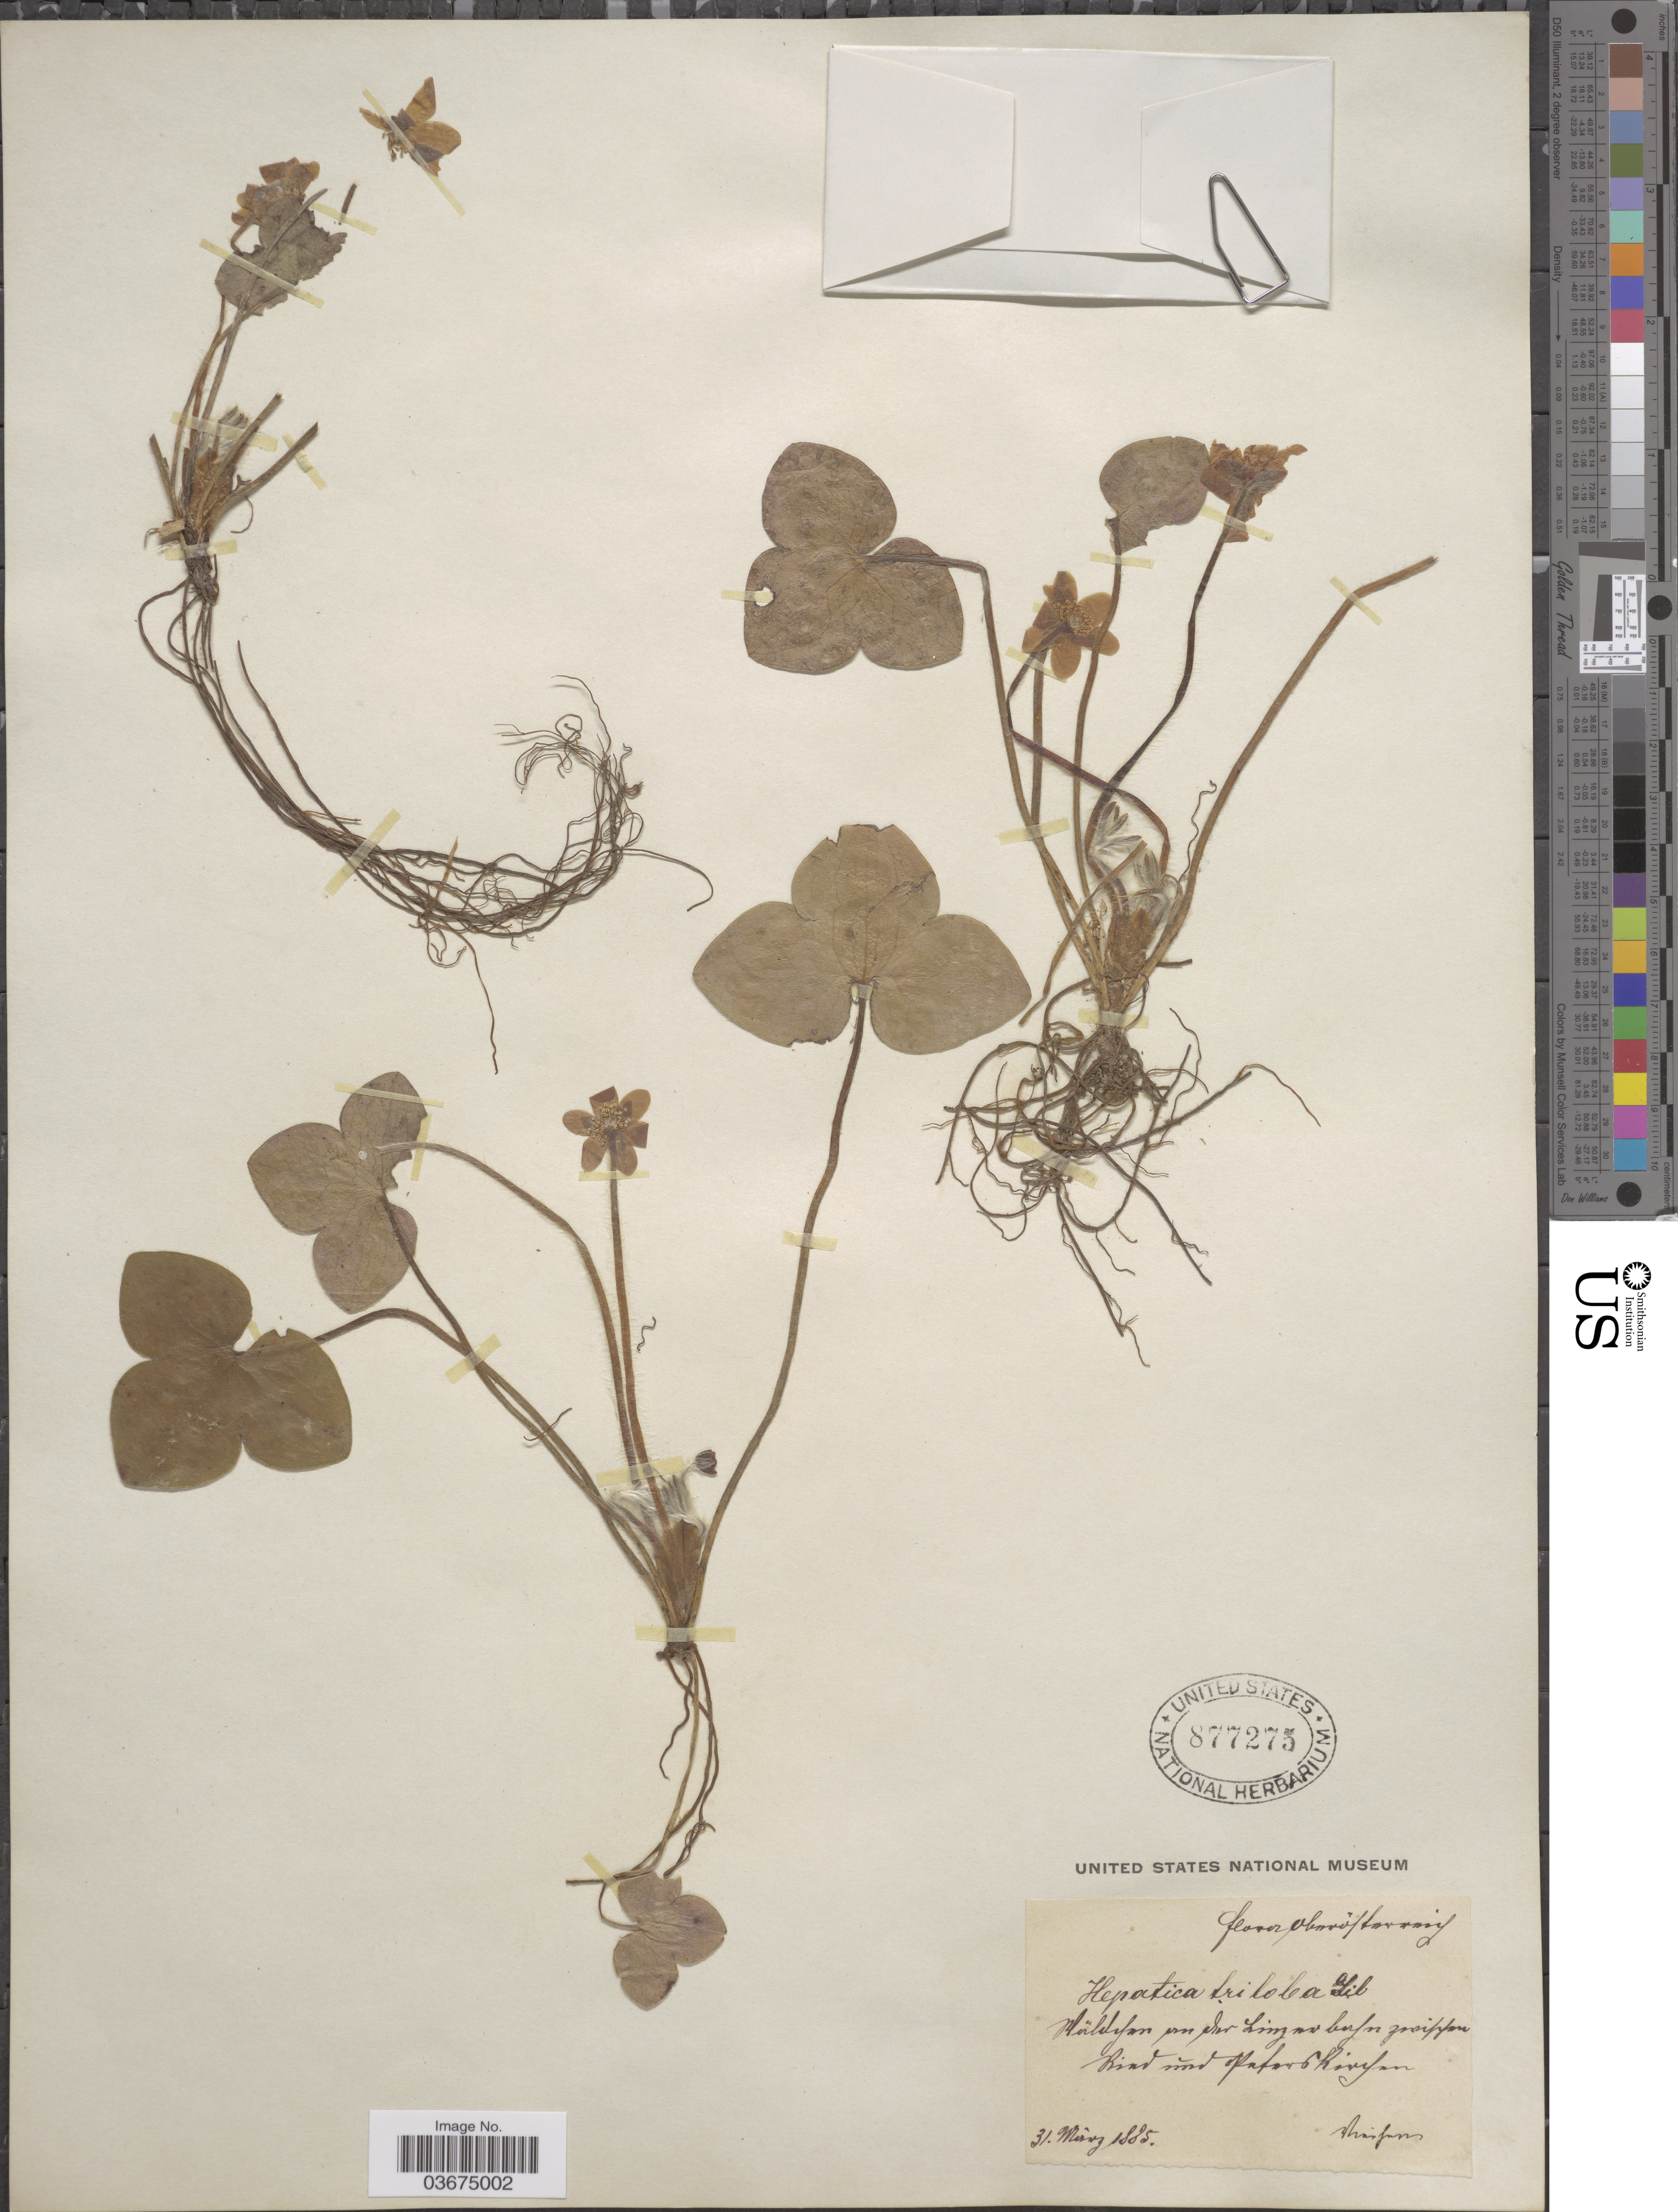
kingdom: Plantae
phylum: Tracheophyta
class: Magnoliopsida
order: Ranunculales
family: Ranunculaceae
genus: Hepatica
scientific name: Hepatica triloba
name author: Chaix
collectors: F. Vierhapper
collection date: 1885-03-31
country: Austria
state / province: Oberosterreich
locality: Flora Oberösterreich, Wäldchen an der Linzerbahn zwischen Ried und Peterskirchen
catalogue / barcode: US 877275